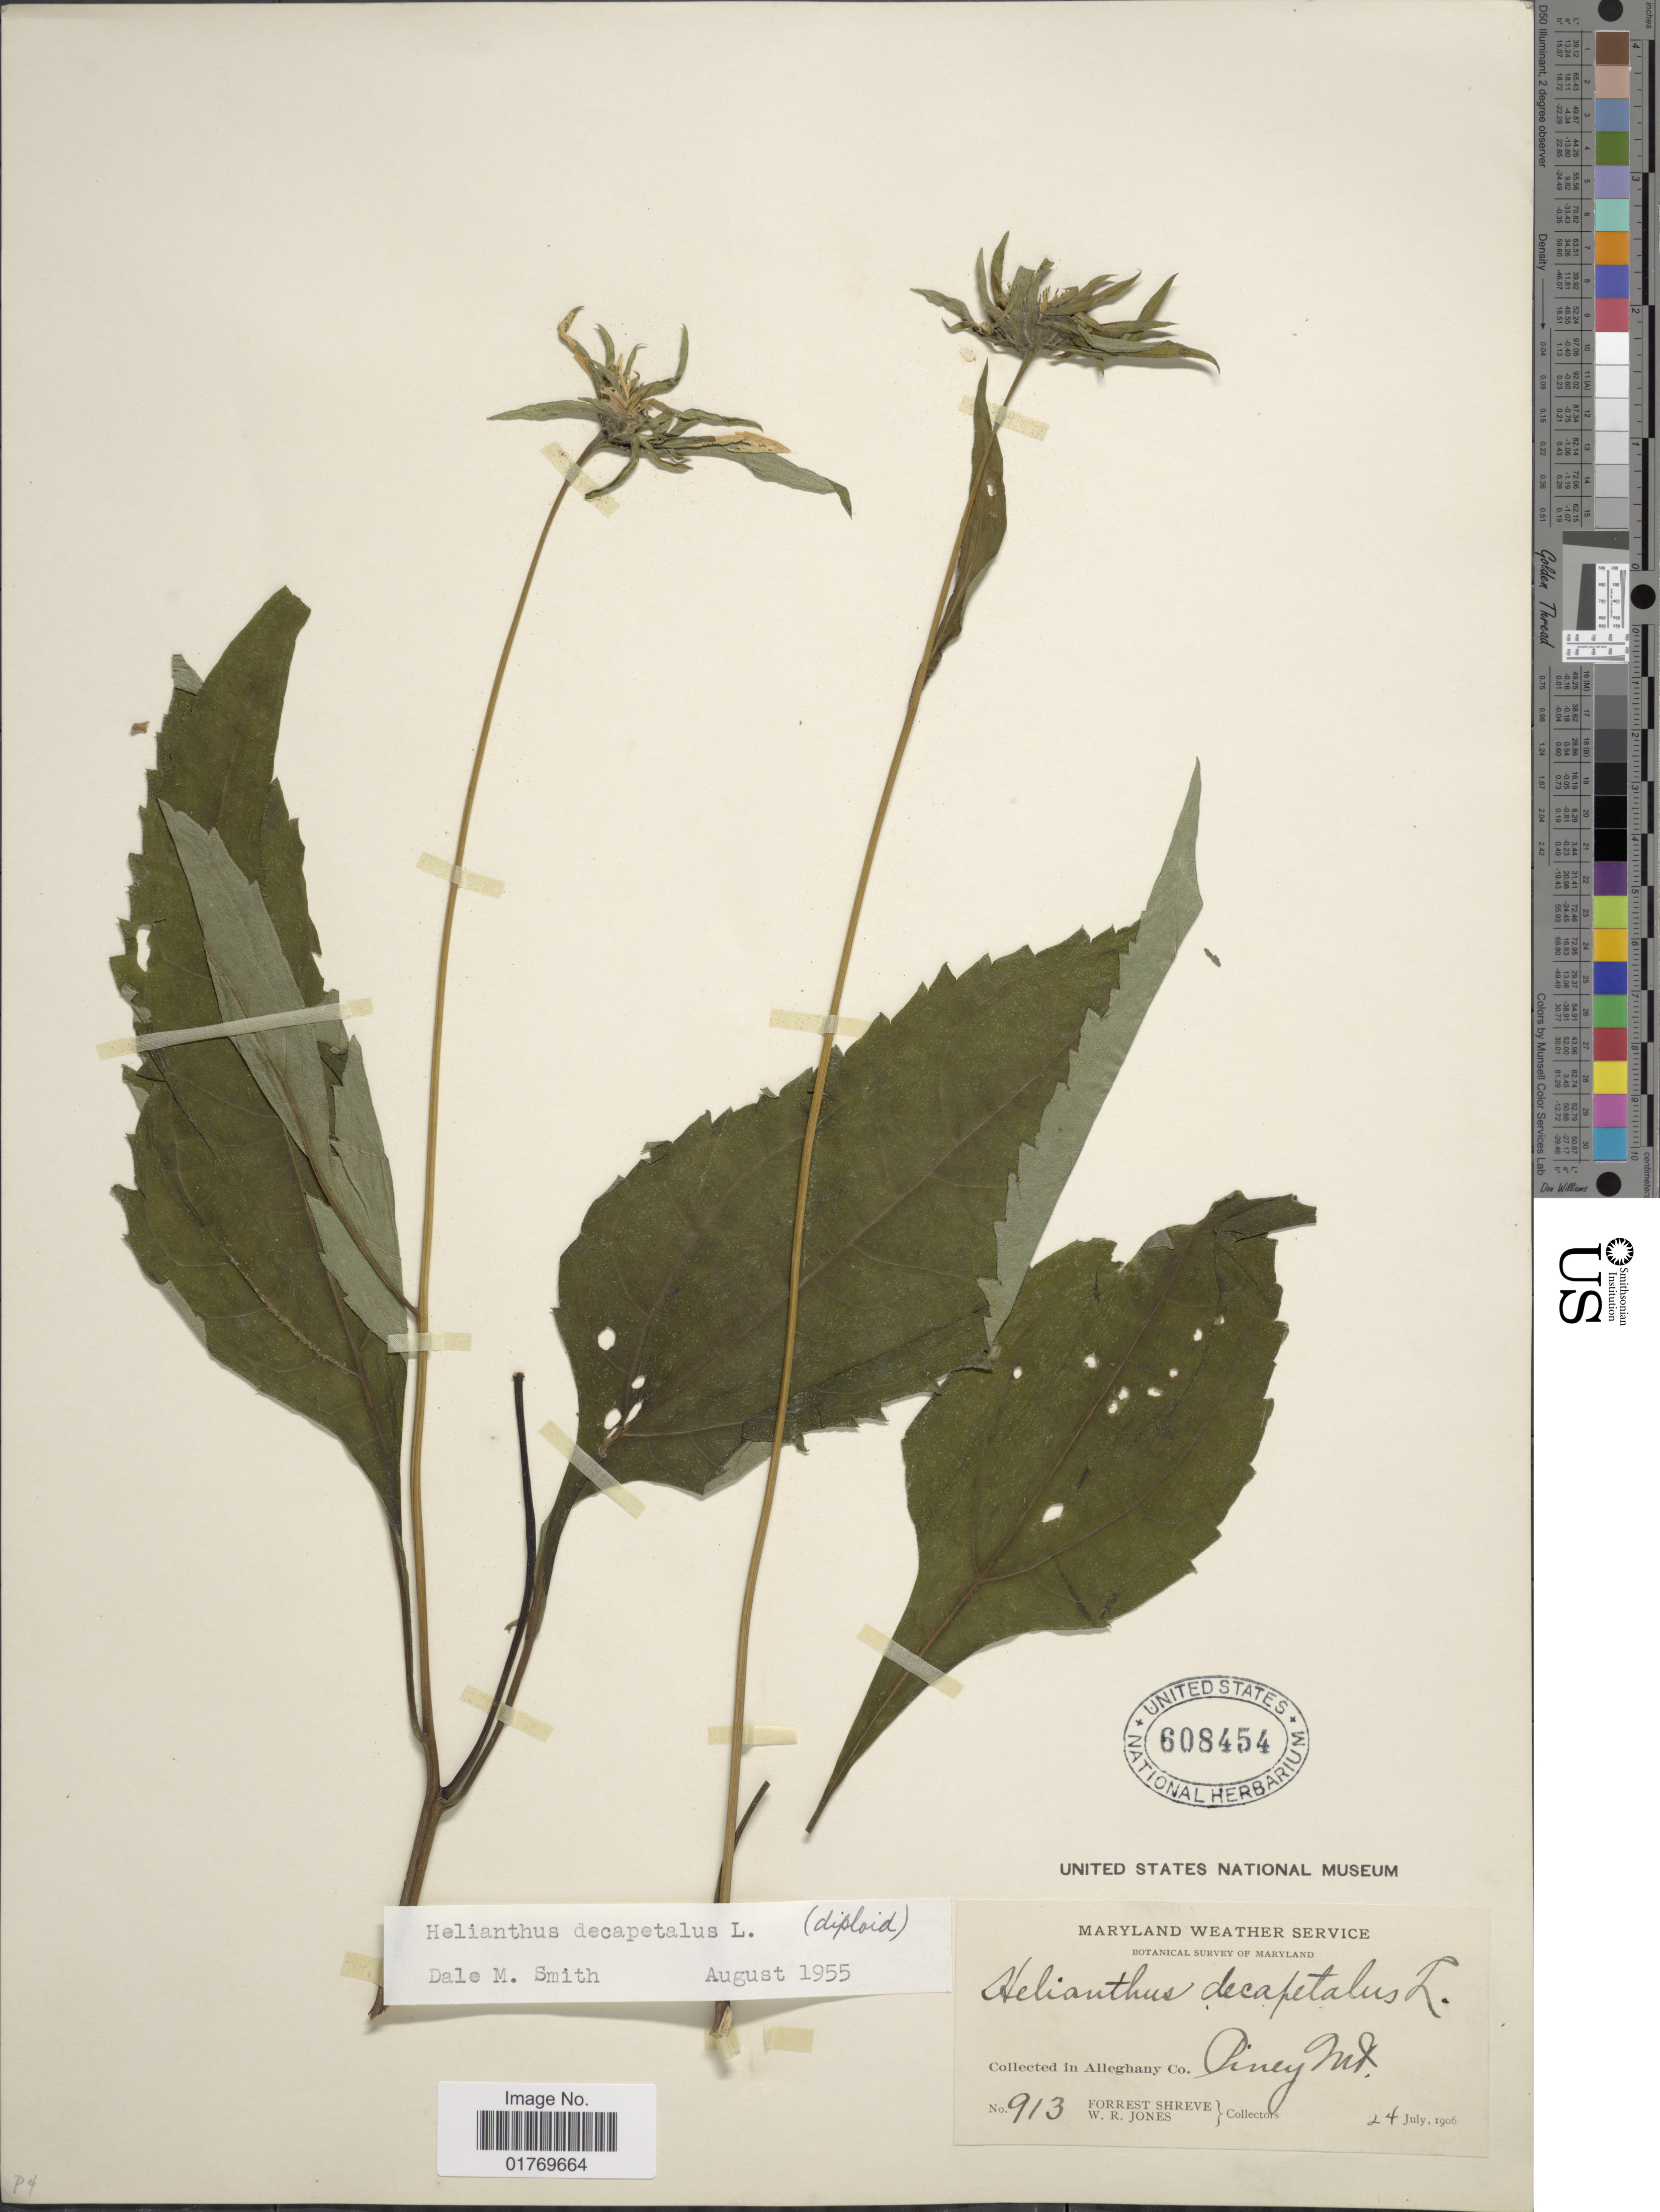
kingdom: Plantae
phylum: Tracheophyta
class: Magnoliopsida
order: Asterales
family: Asteraceae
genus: Helianthus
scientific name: Helianthus decapetalus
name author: L.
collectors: F. Shreve & W. R. Jones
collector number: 913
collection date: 1906-07-24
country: United States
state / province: Maryland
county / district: Allegany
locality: Maryland Weather Service, In Alleghany Co., Piney Mt.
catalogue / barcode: US 608454